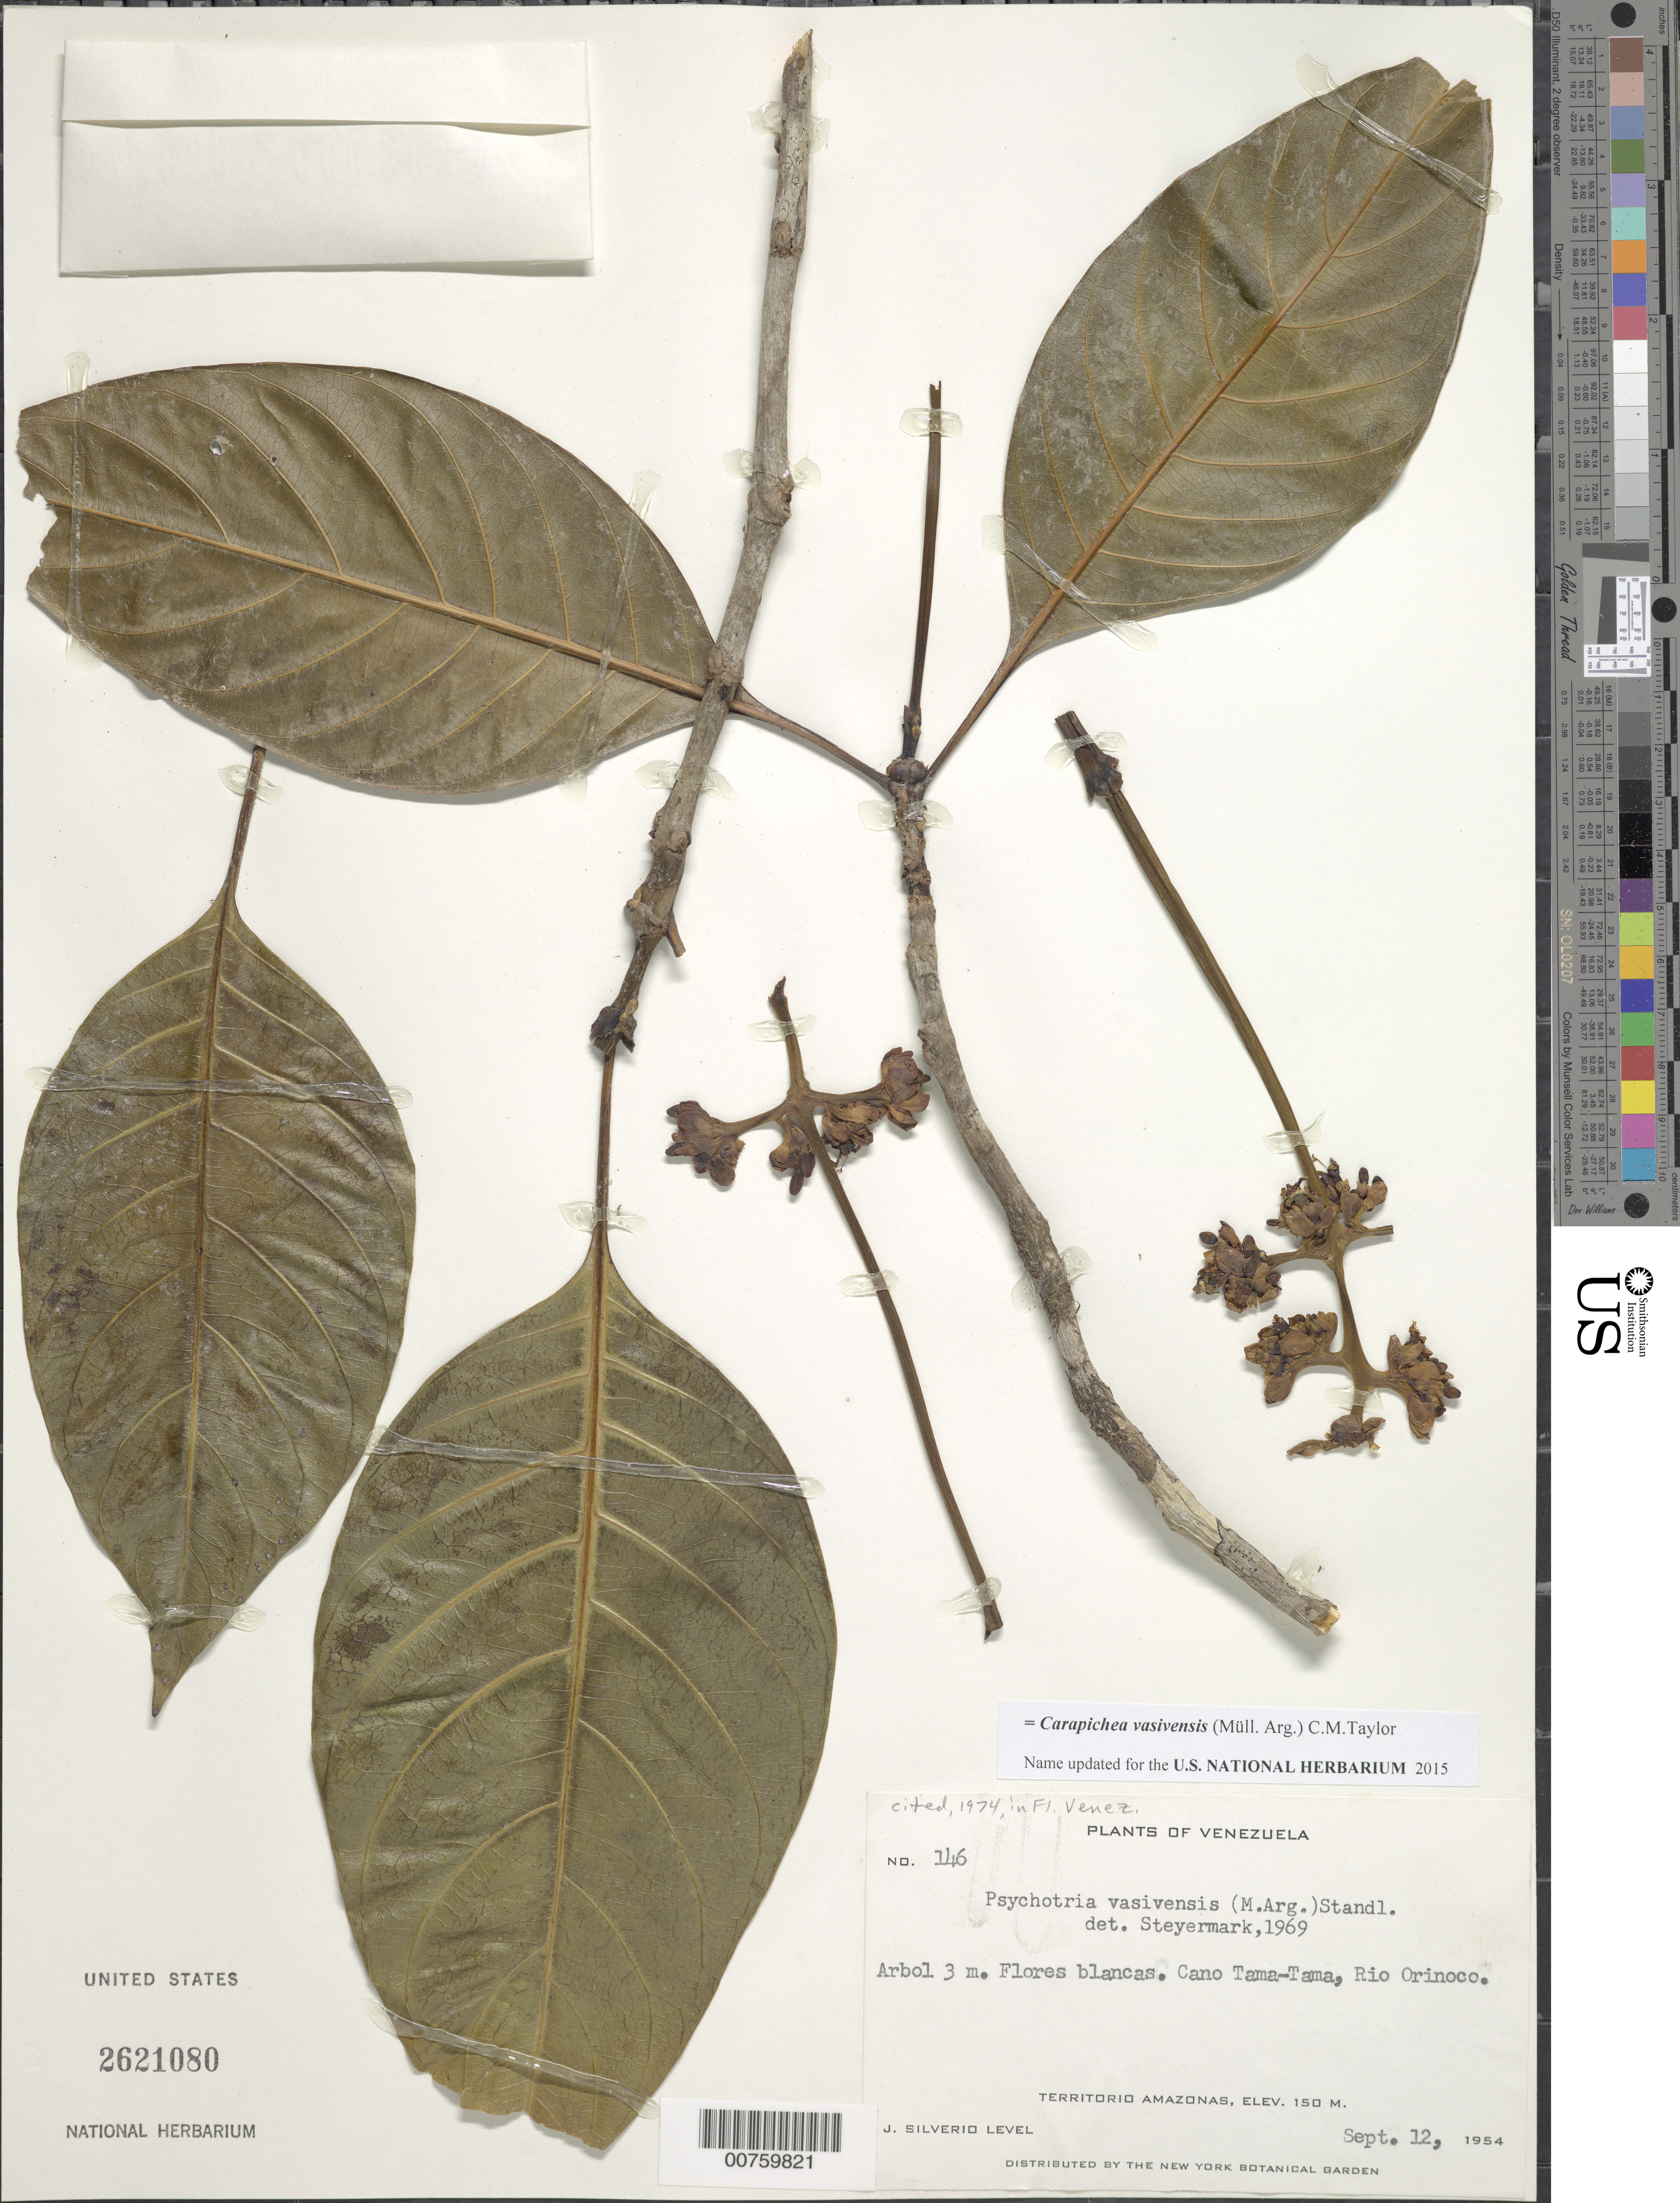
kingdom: Plantae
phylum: Tracheophyta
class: Magnoliopsida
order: Gentianales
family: Rubiaceae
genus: Psychotria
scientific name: Psychotria vasivensis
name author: (Müll. Arg.) Standl.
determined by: Steyermark, Julian A., (VEN)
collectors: J. Silverio L.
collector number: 146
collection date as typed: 12-Sep-54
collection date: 1954-09-12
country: Venezuela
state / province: Amazonas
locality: Caño Tama-Tama, Río Orinoco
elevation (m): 150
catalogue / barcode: US 2621080